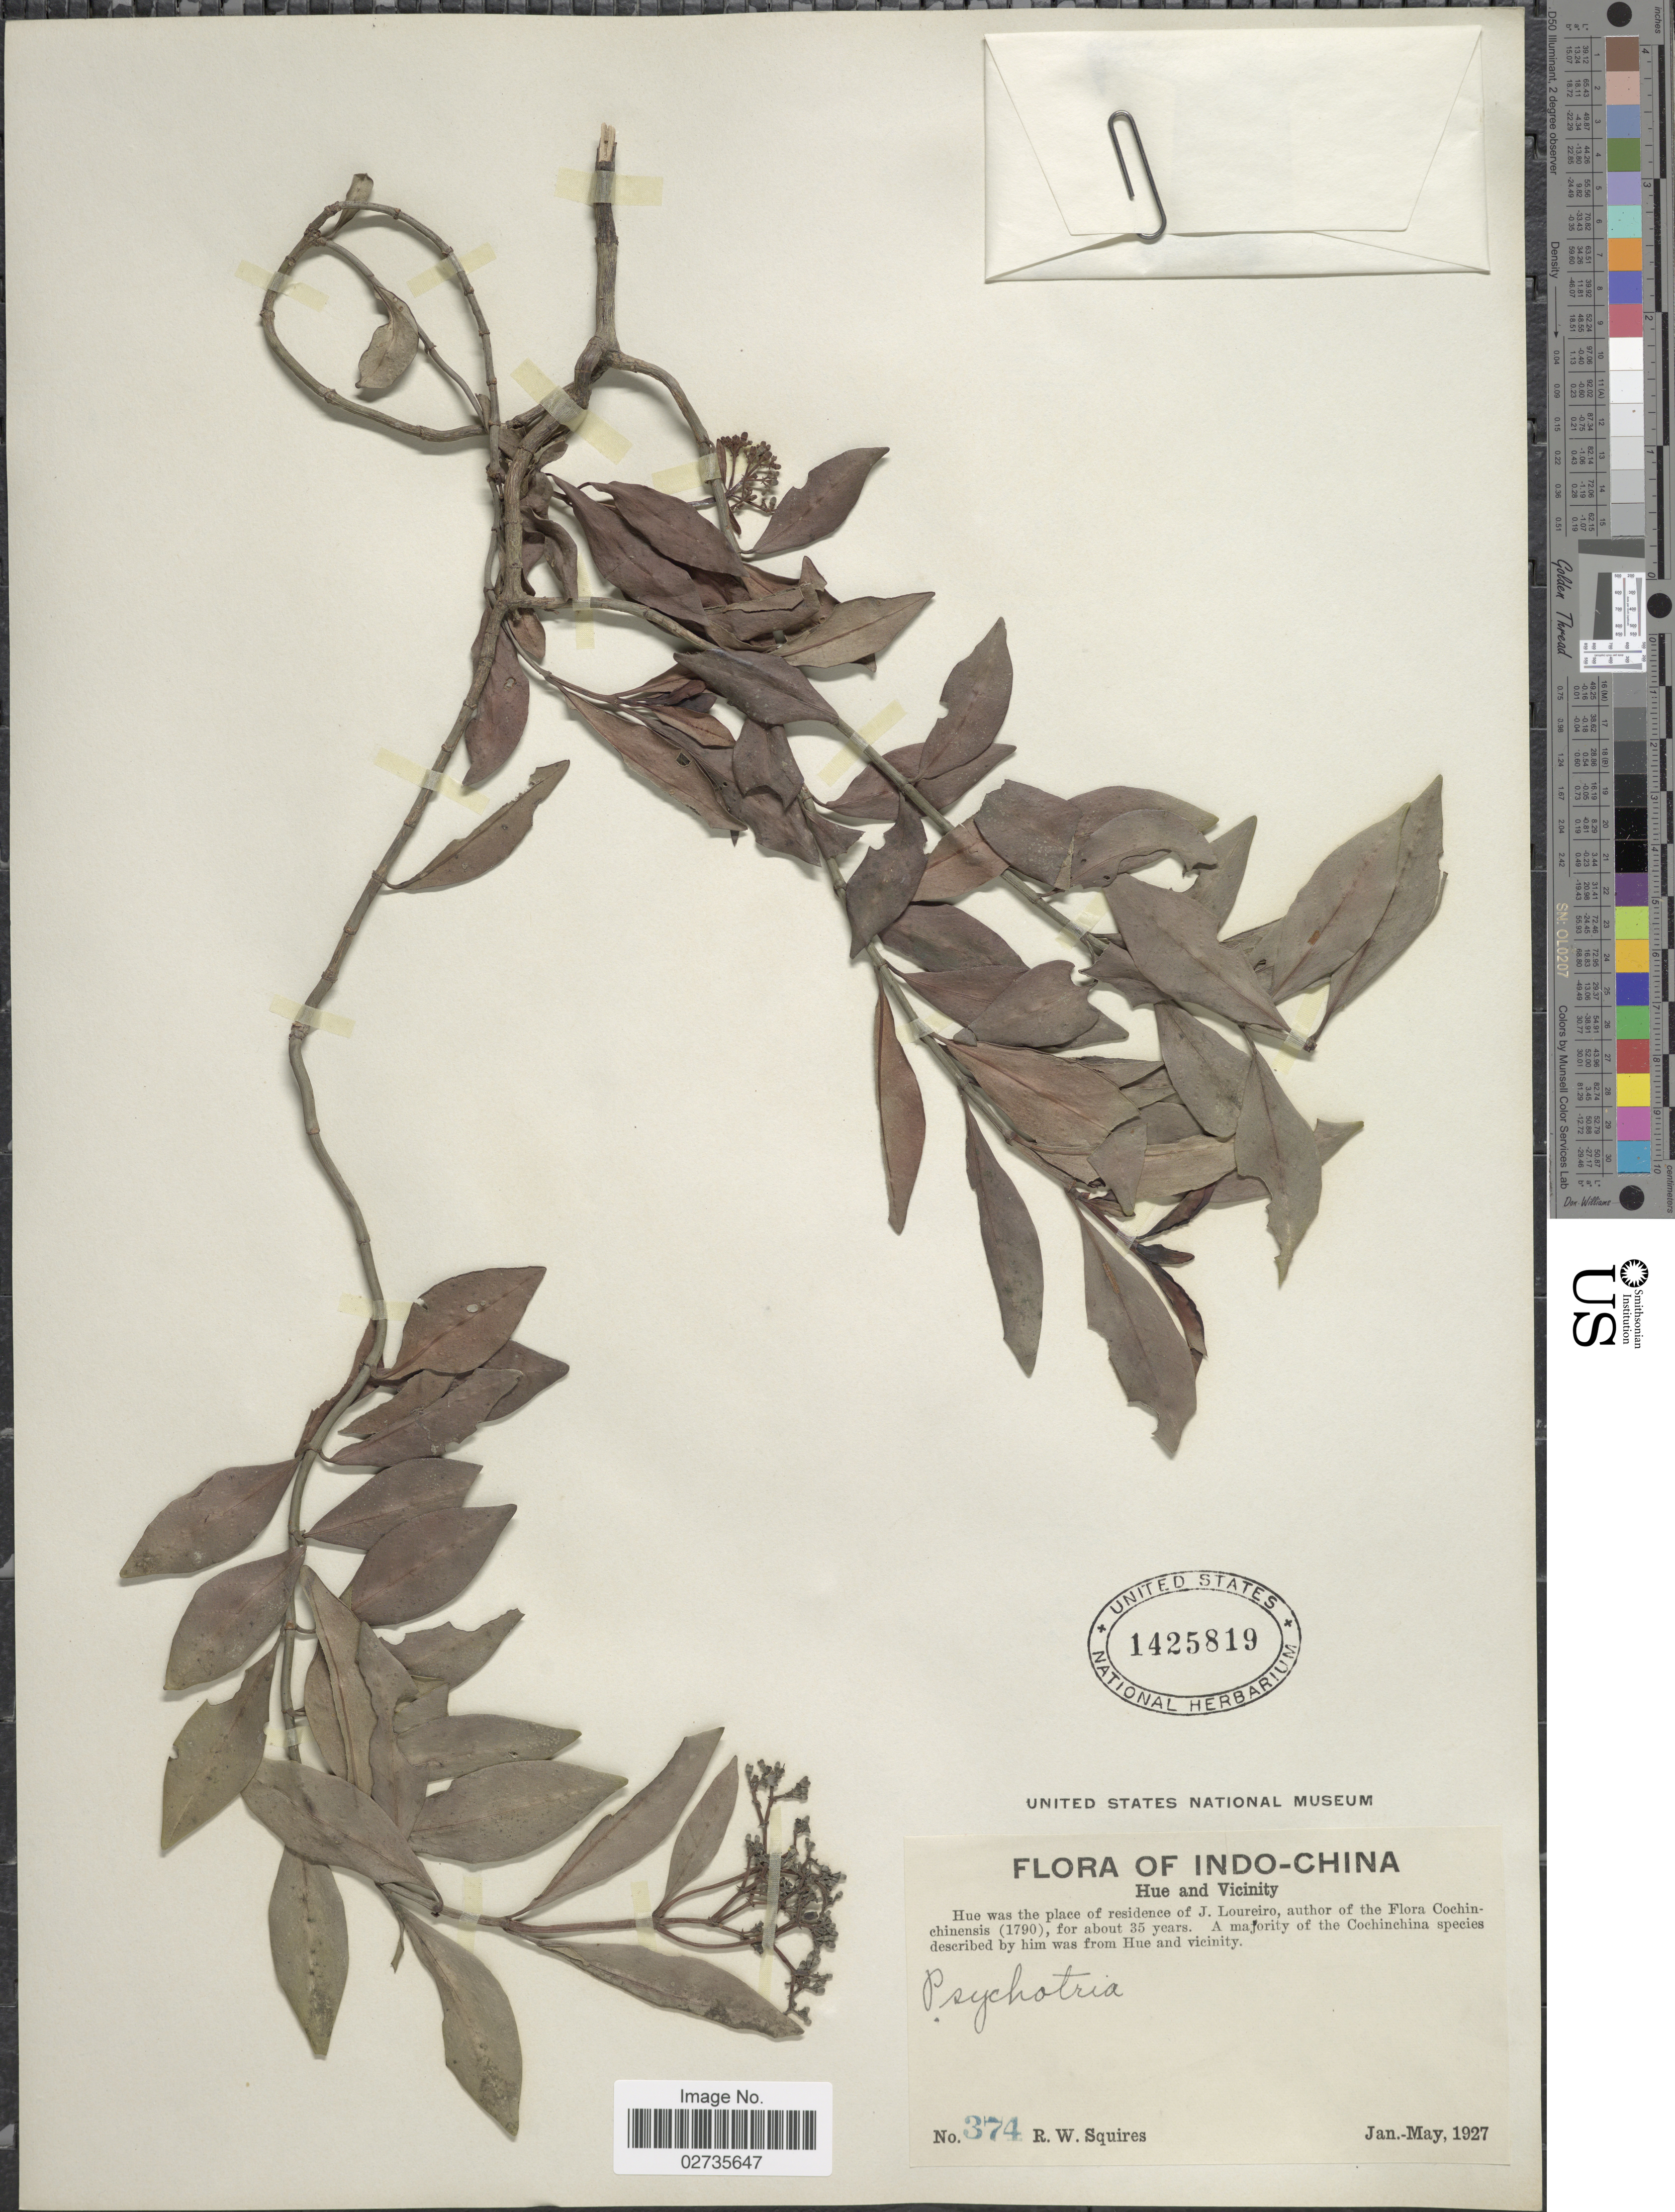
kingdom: Plantae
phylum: Tracheophyta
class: Magnoliopsida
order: Gentianales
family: Rubiaceae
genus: Psychotria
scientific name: Psychotria serpens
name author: L.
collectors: R. Squires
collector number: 374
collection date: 1927-01/1927-05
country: Vietnam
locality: Indo-China, Hue and Vicinity, Hue was the place of residence of J. Loureiro, A majority of the Cochinchina species described by him was from Hue and vicinity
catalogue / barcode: US 1425819